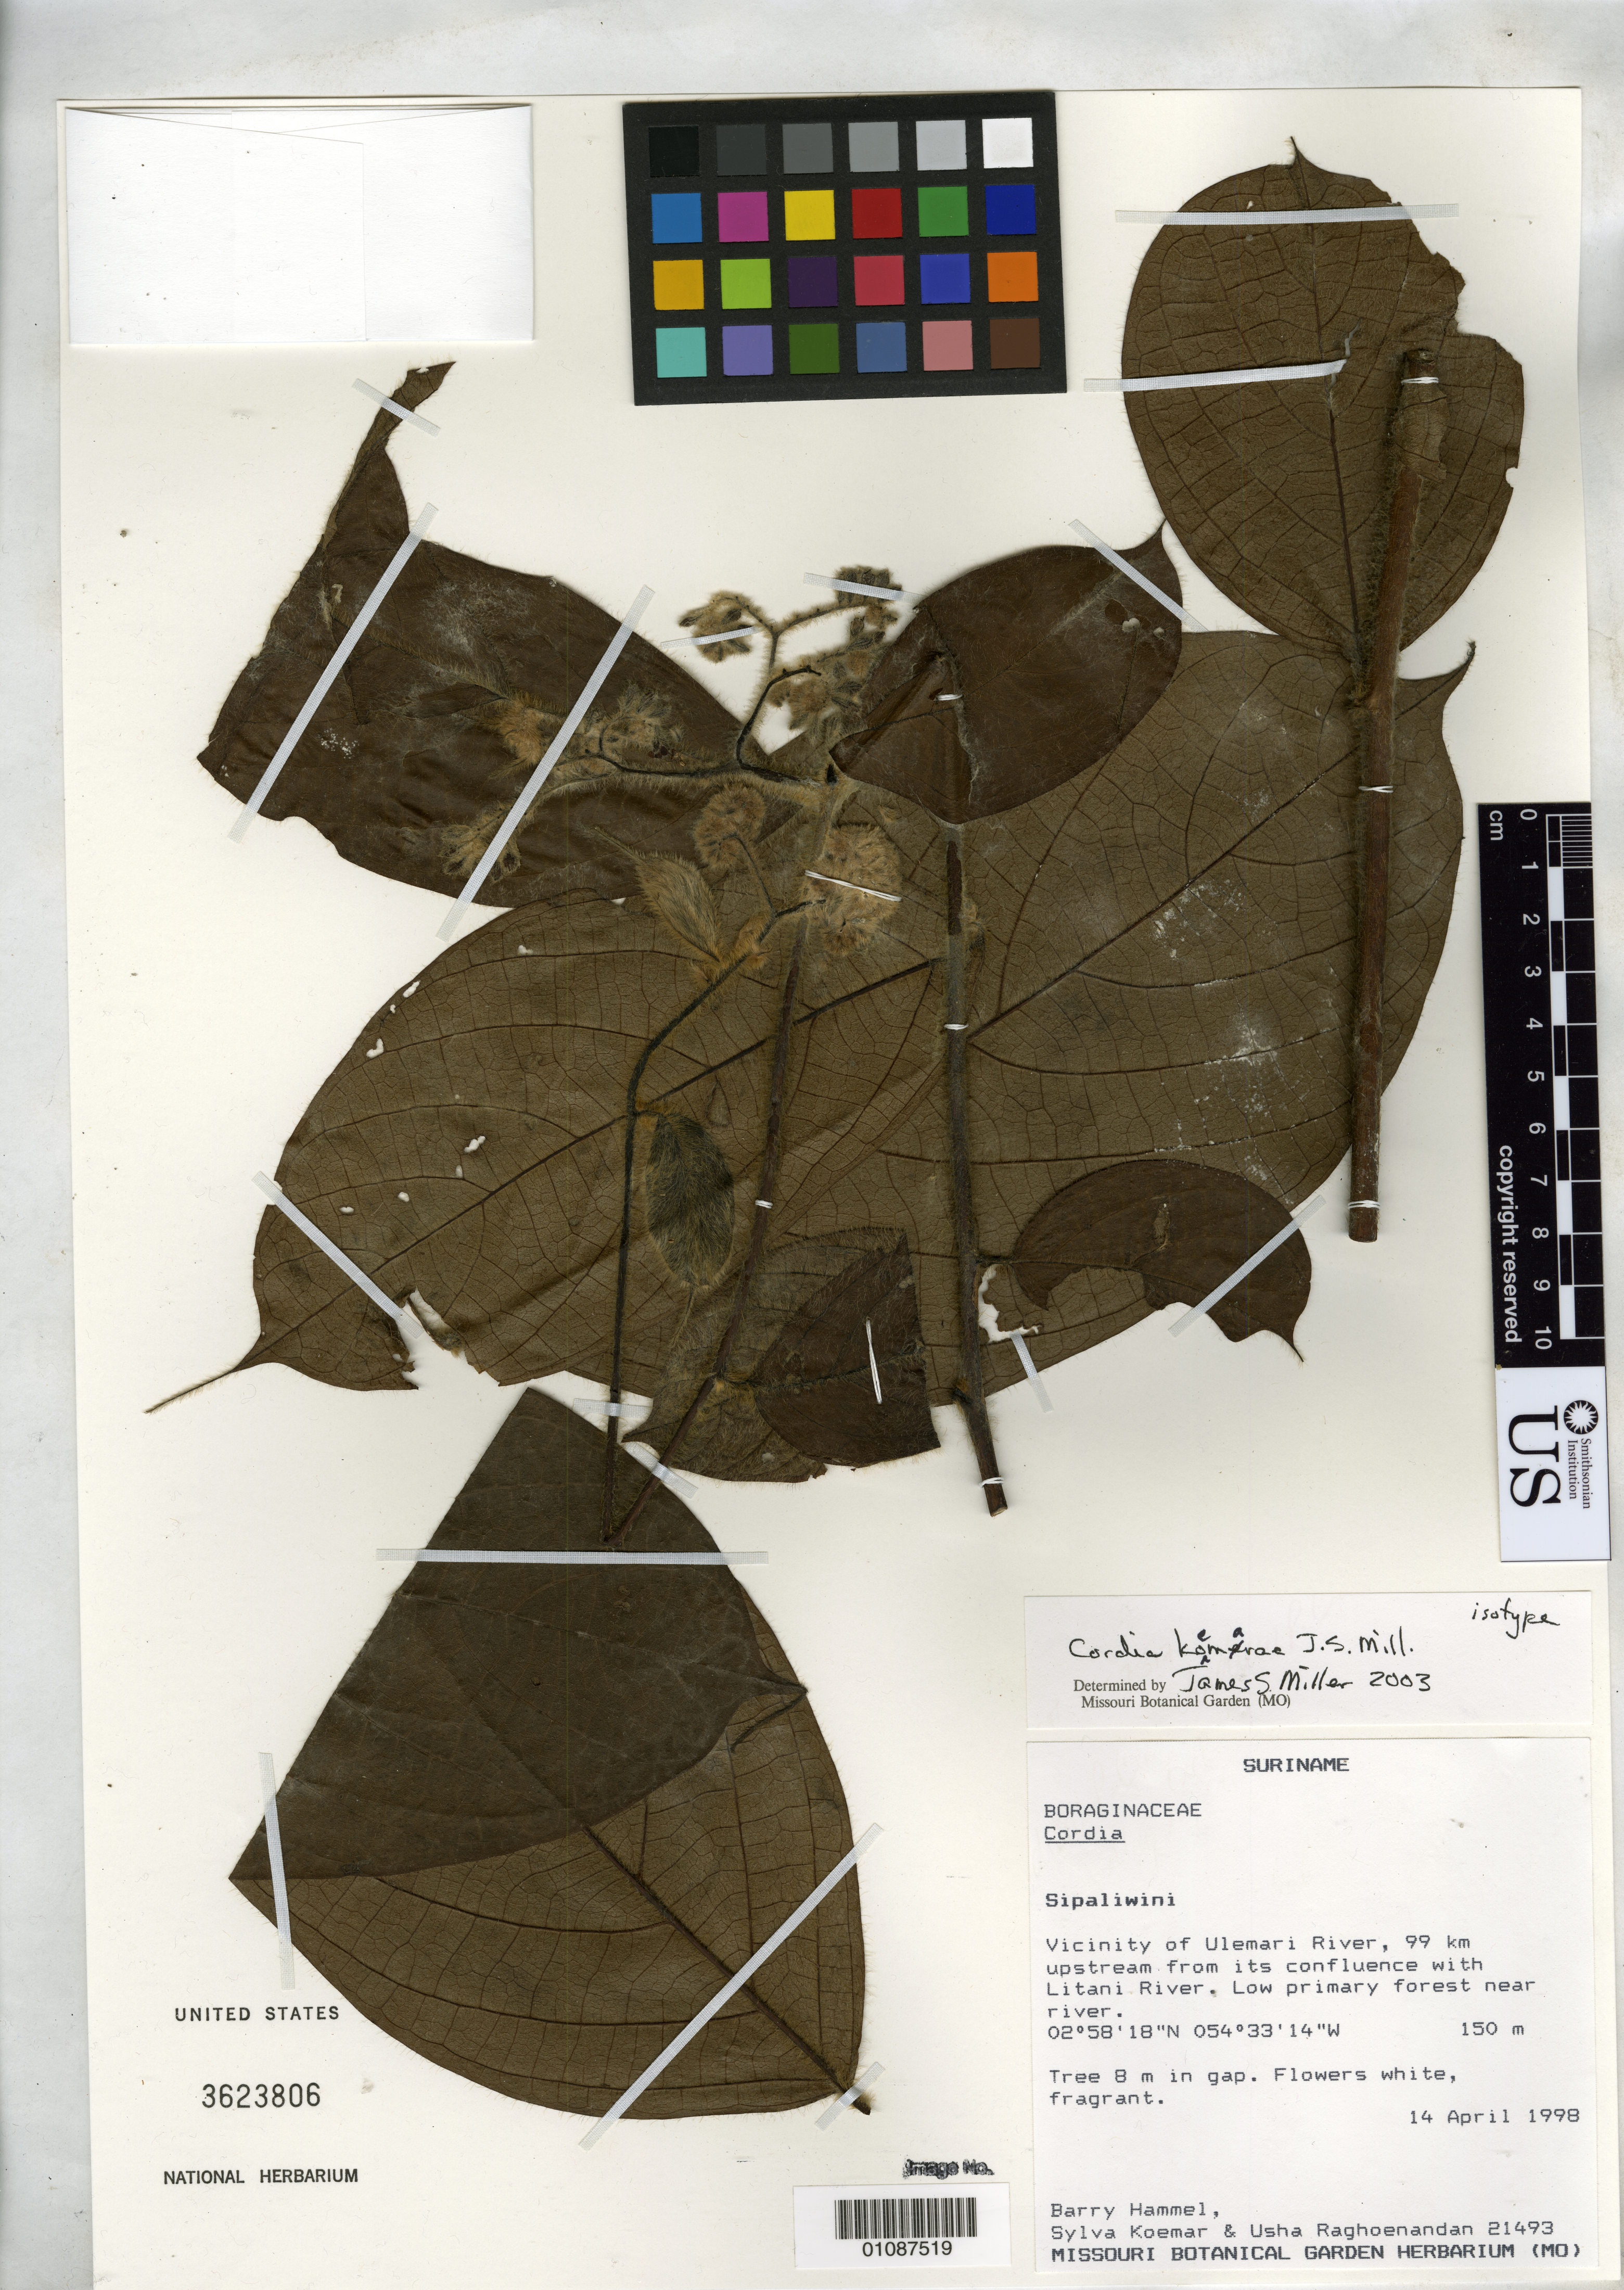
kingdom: Plantae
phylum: Tracheophyta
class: Magnoliopsida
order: Boraginales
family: Cordiaceae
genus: Cordia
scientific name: Cordia koemariae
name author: J.S. Mill.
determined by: Miller, James S., (MO), Missouri Botanical Garden (UNITED STATES)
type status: Isotype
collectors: B. Hammel, S. Koemar & U. Raghoenandan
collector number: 21493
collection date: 1998-04-14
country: Suriname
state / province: Sipaliwini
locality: Vicinity of Ulemari River, 99 km upstream from its confluence with Litani River.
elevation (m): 150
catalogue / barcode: US 3623806